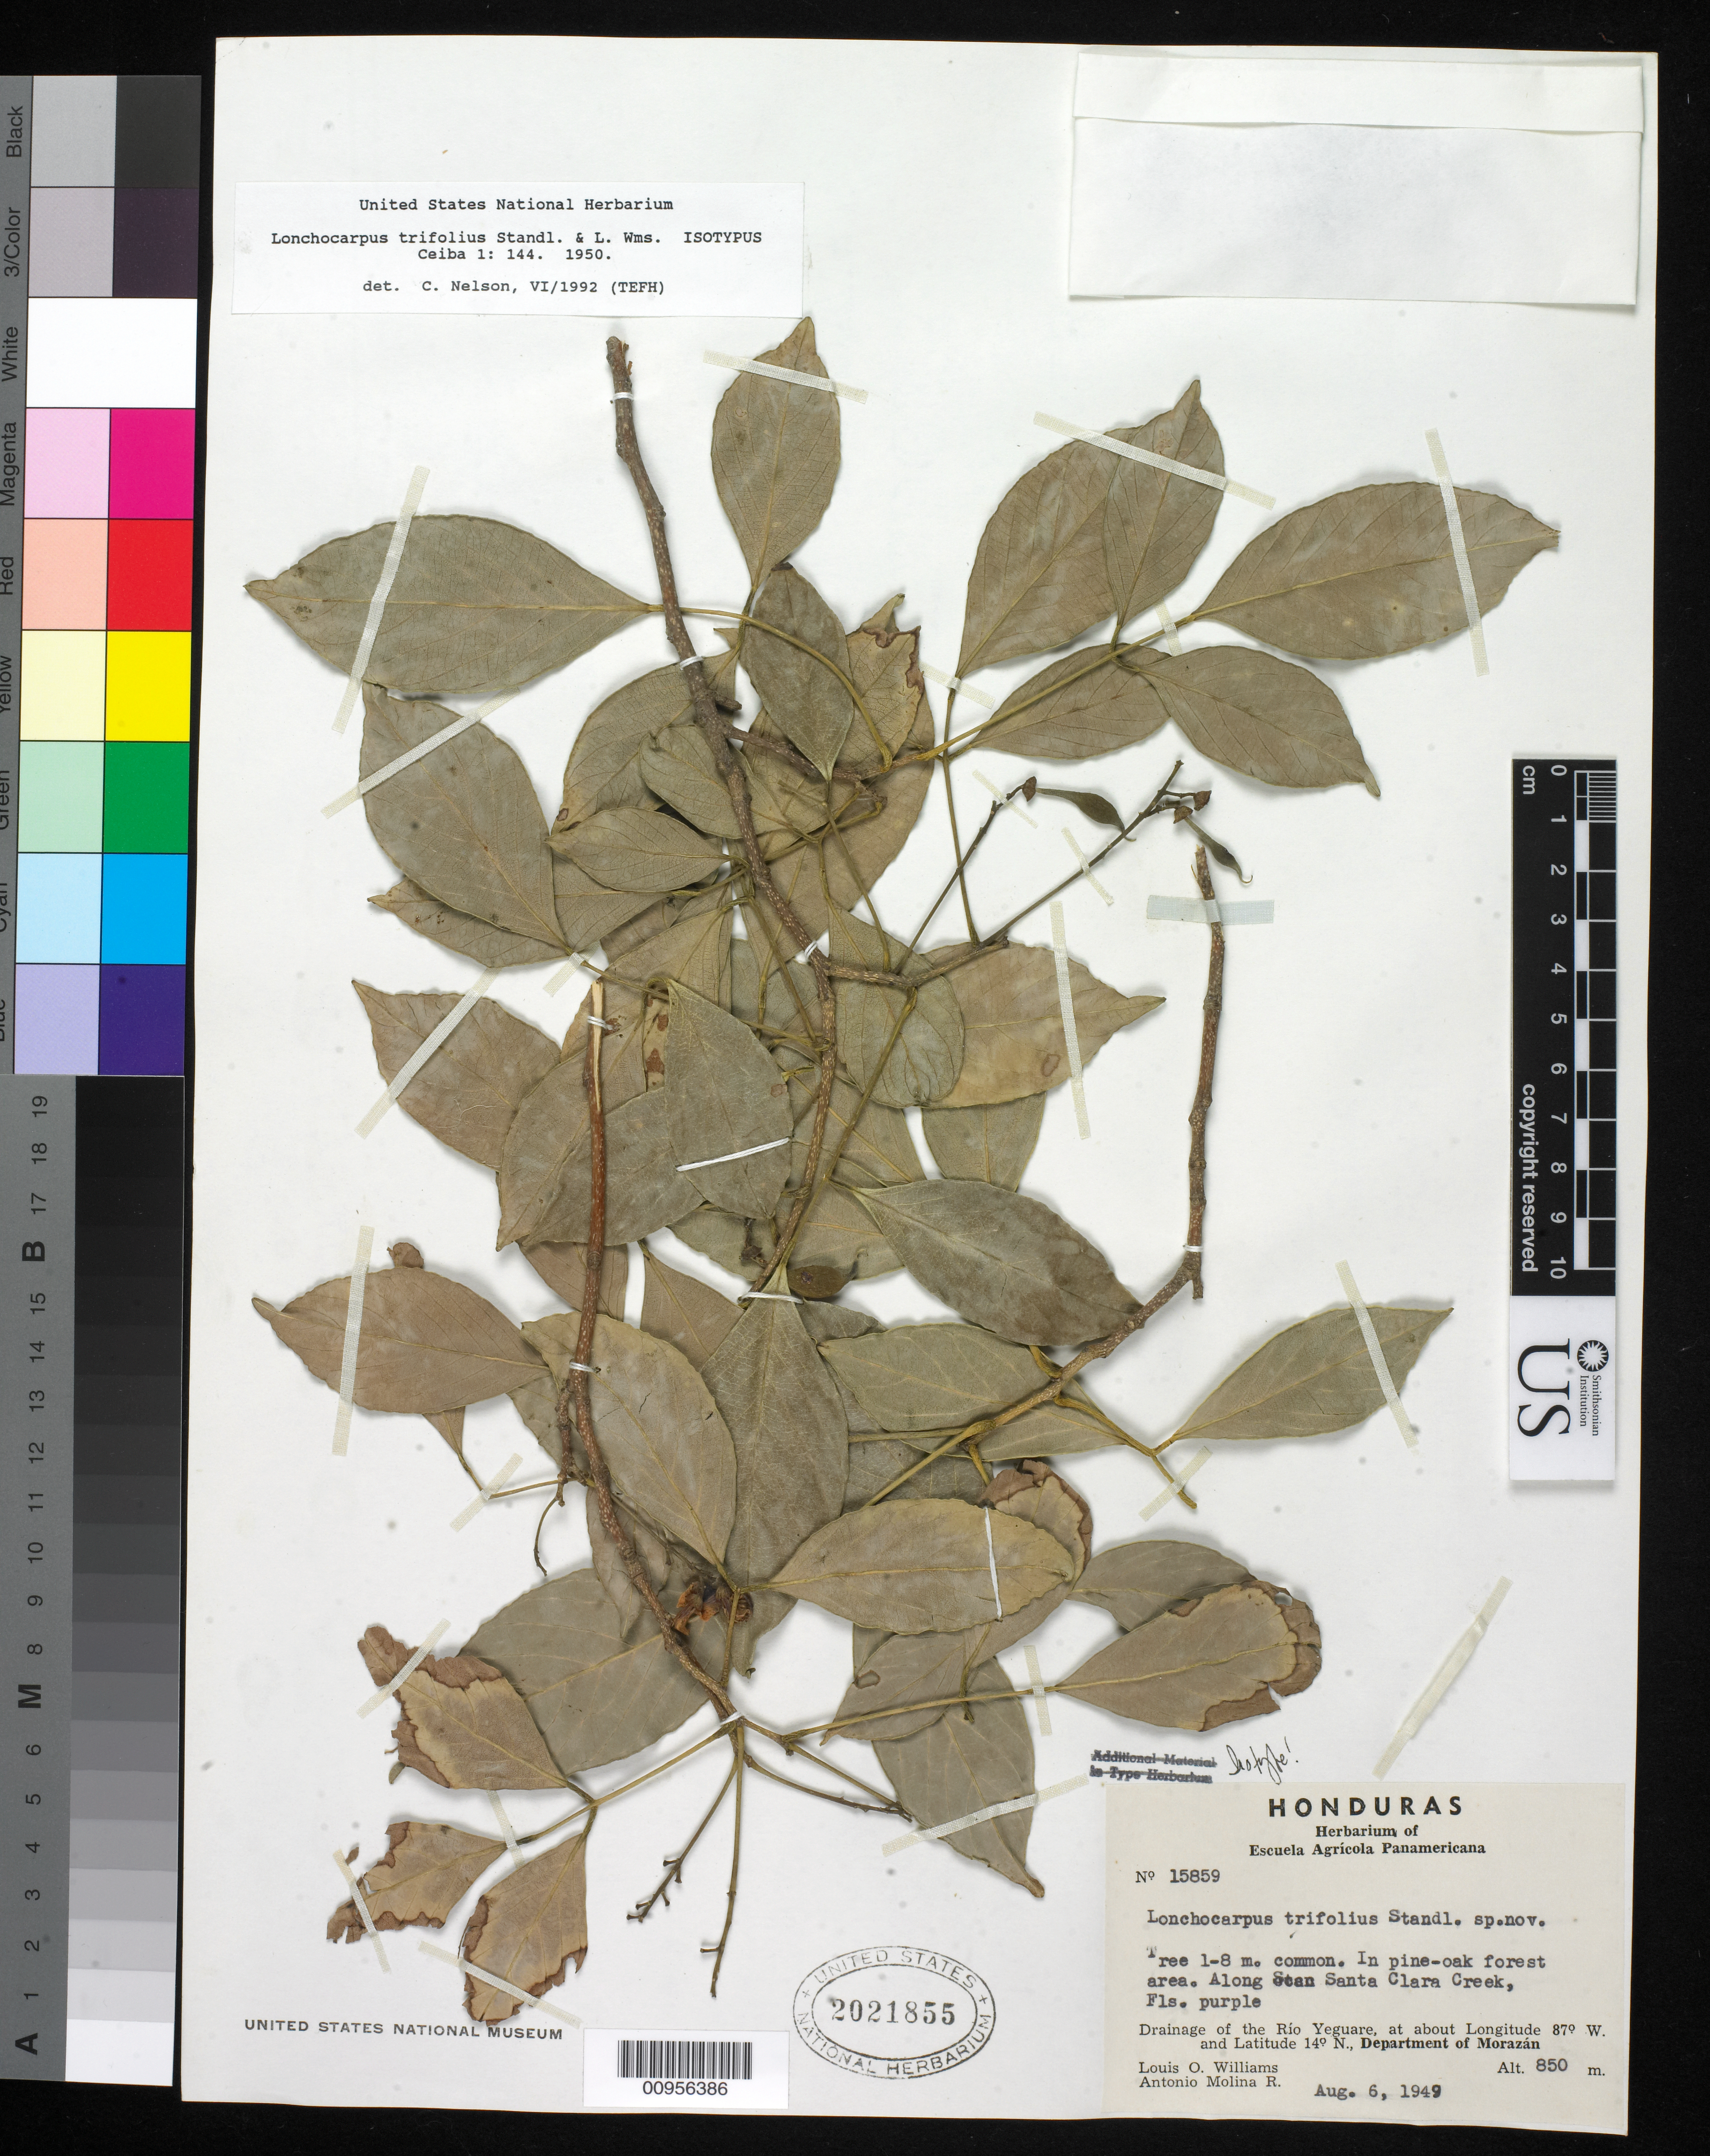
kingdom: Plantae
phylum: Tracheophyta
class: Magnoliopsida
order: Fabales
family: Fabaceae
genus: Lonchocarpus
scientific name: Lonchocarpus trifolius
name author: Standl. & L.O. Williams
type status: Isotype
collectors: L. O. Williams & A. Molina R.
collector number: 15859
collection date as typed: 06 Aug 1949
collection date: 1949-08-06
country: Honduras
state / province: Fco. Morazán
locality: Drainage of the Rio Yeguare, Department of Morazán, along Santa Clara Creek.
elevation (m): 850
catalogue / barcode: US 2021855